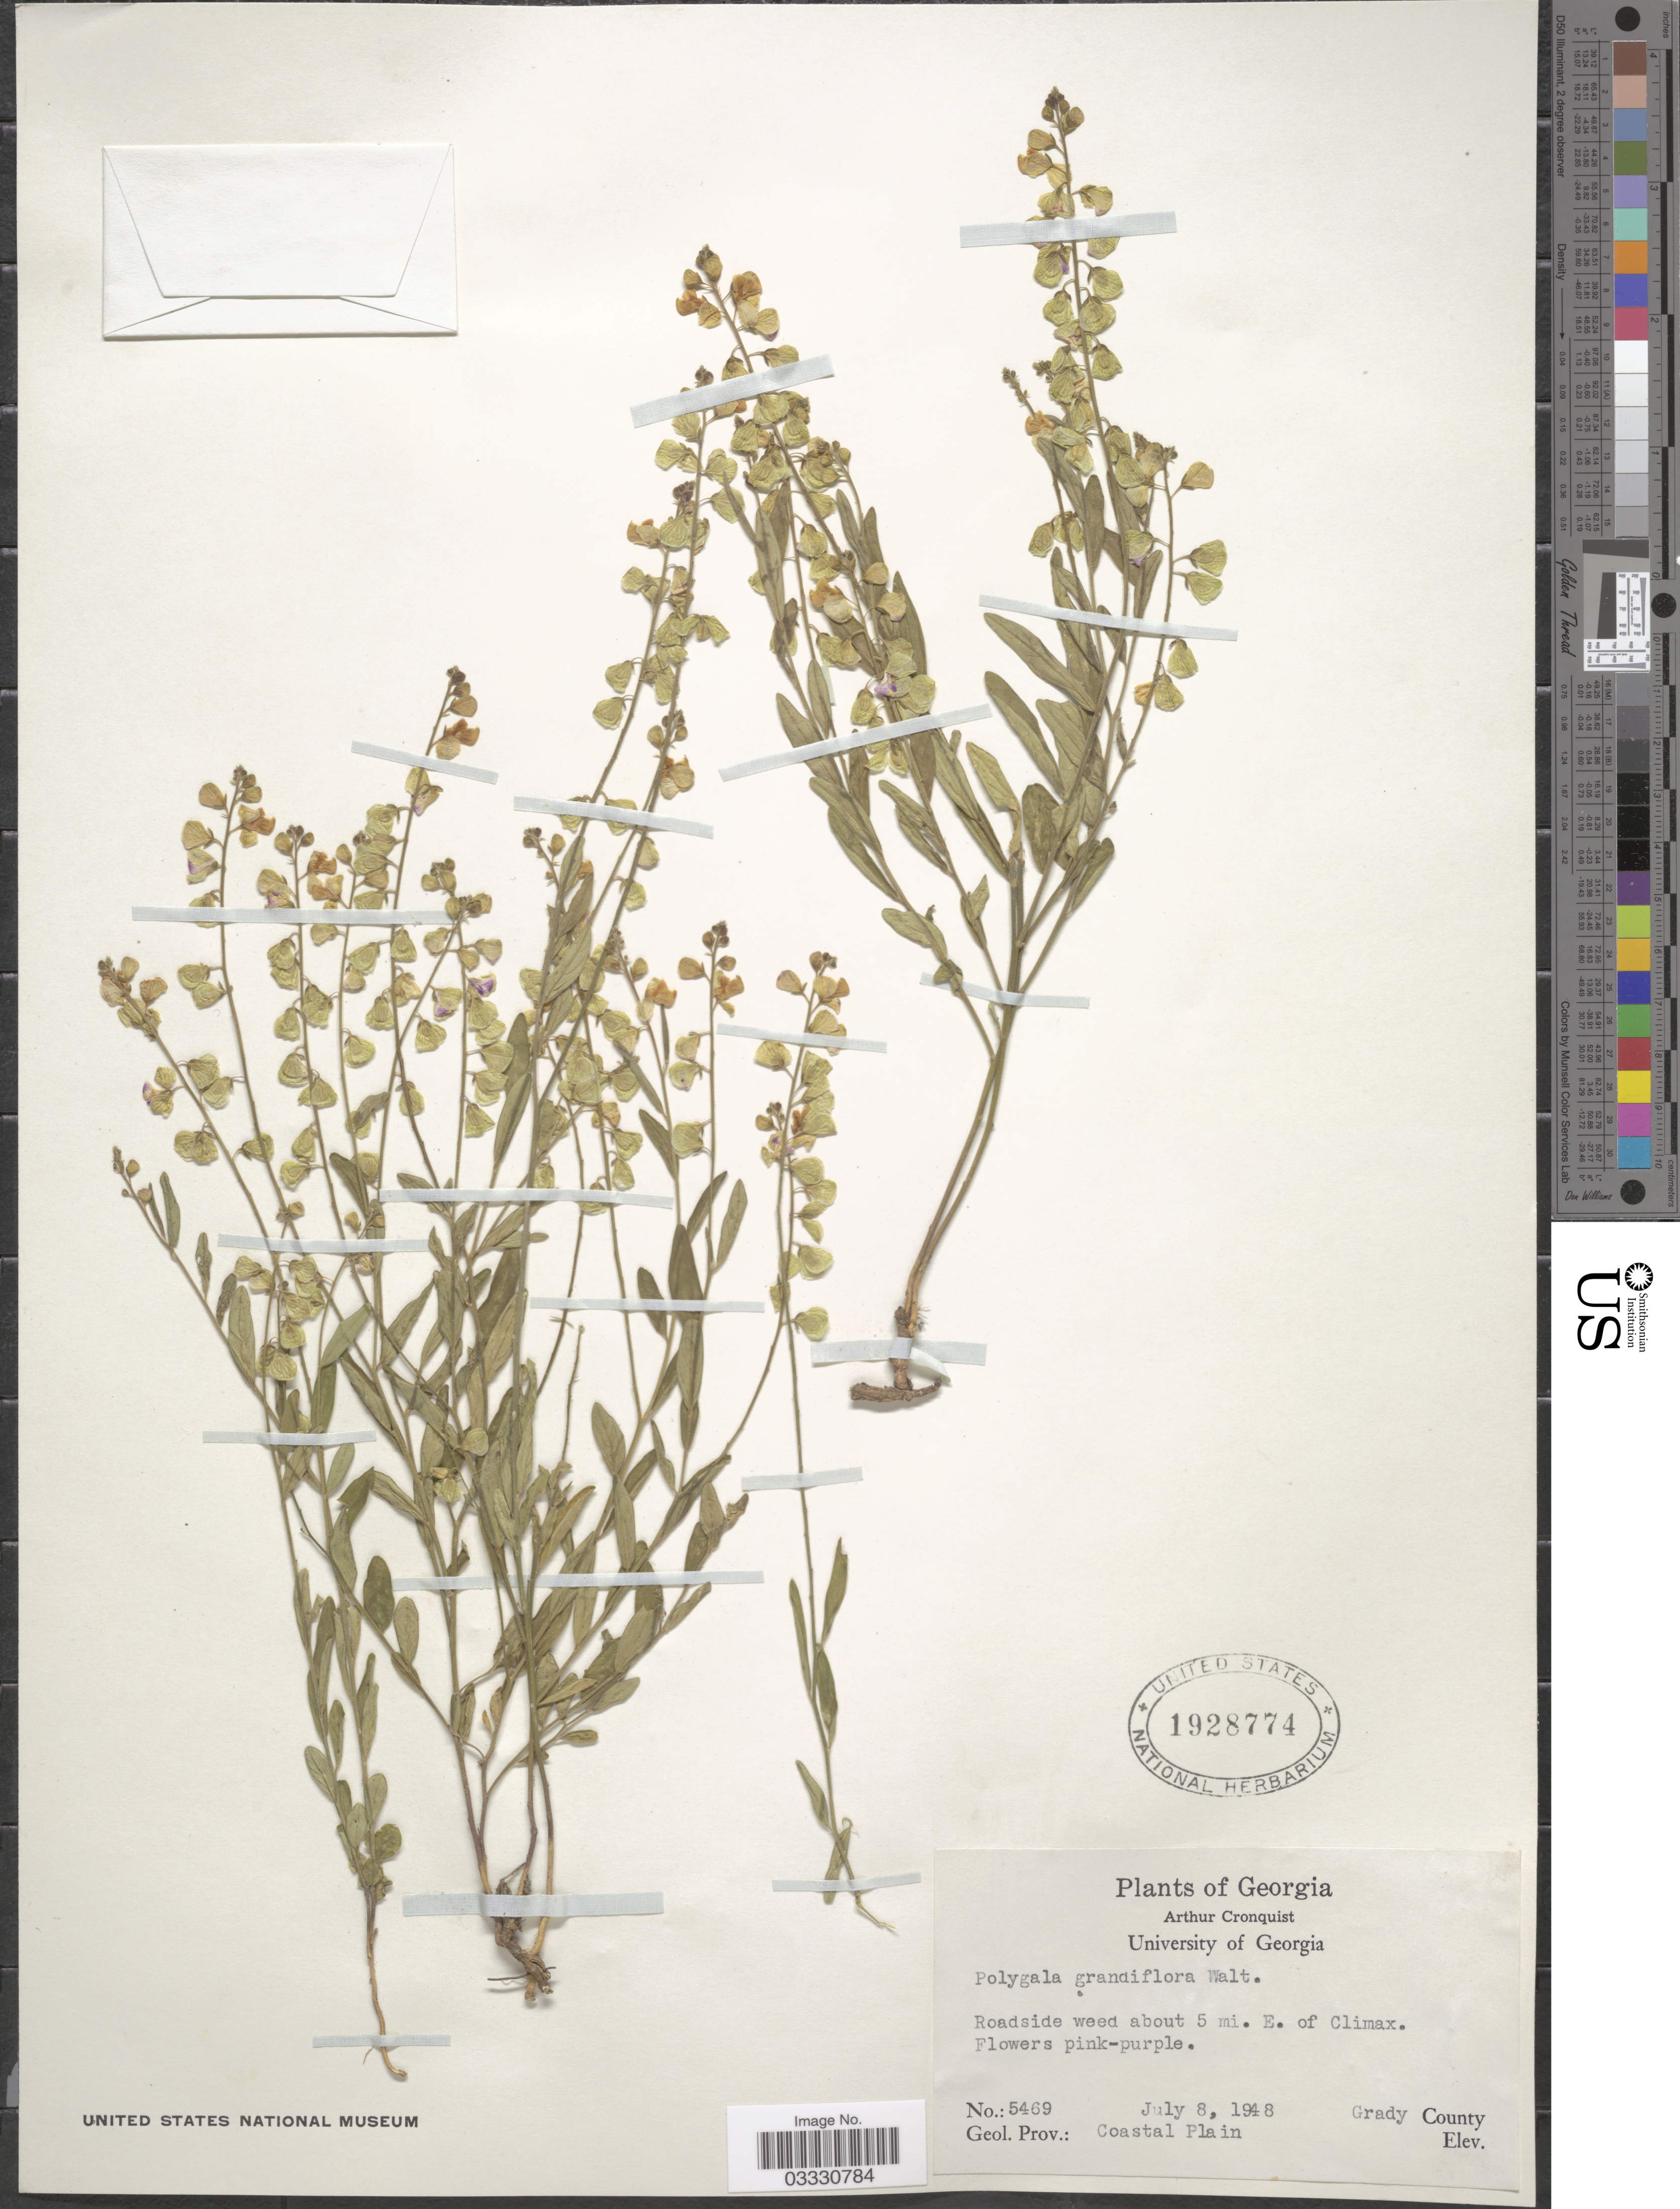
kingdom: Plantae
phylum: Tracheophyta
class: Magnoliopsida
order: Fabales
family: Polygalaceae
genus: Asemeia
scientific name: Asemeia grandiflora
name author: (Walter) Small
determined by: Strong, Mark T., (BOT), Smithsonian Institution - National Museum of Natural History (UNITED STATES)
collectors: A. J. Cronquist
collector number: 5469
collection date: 1948-07-08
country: United States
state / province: Georgia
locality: About 5 mi. E. of Climax. Grady County. Geol. Prov.: Coastal Plain.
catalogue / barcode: US 1928774